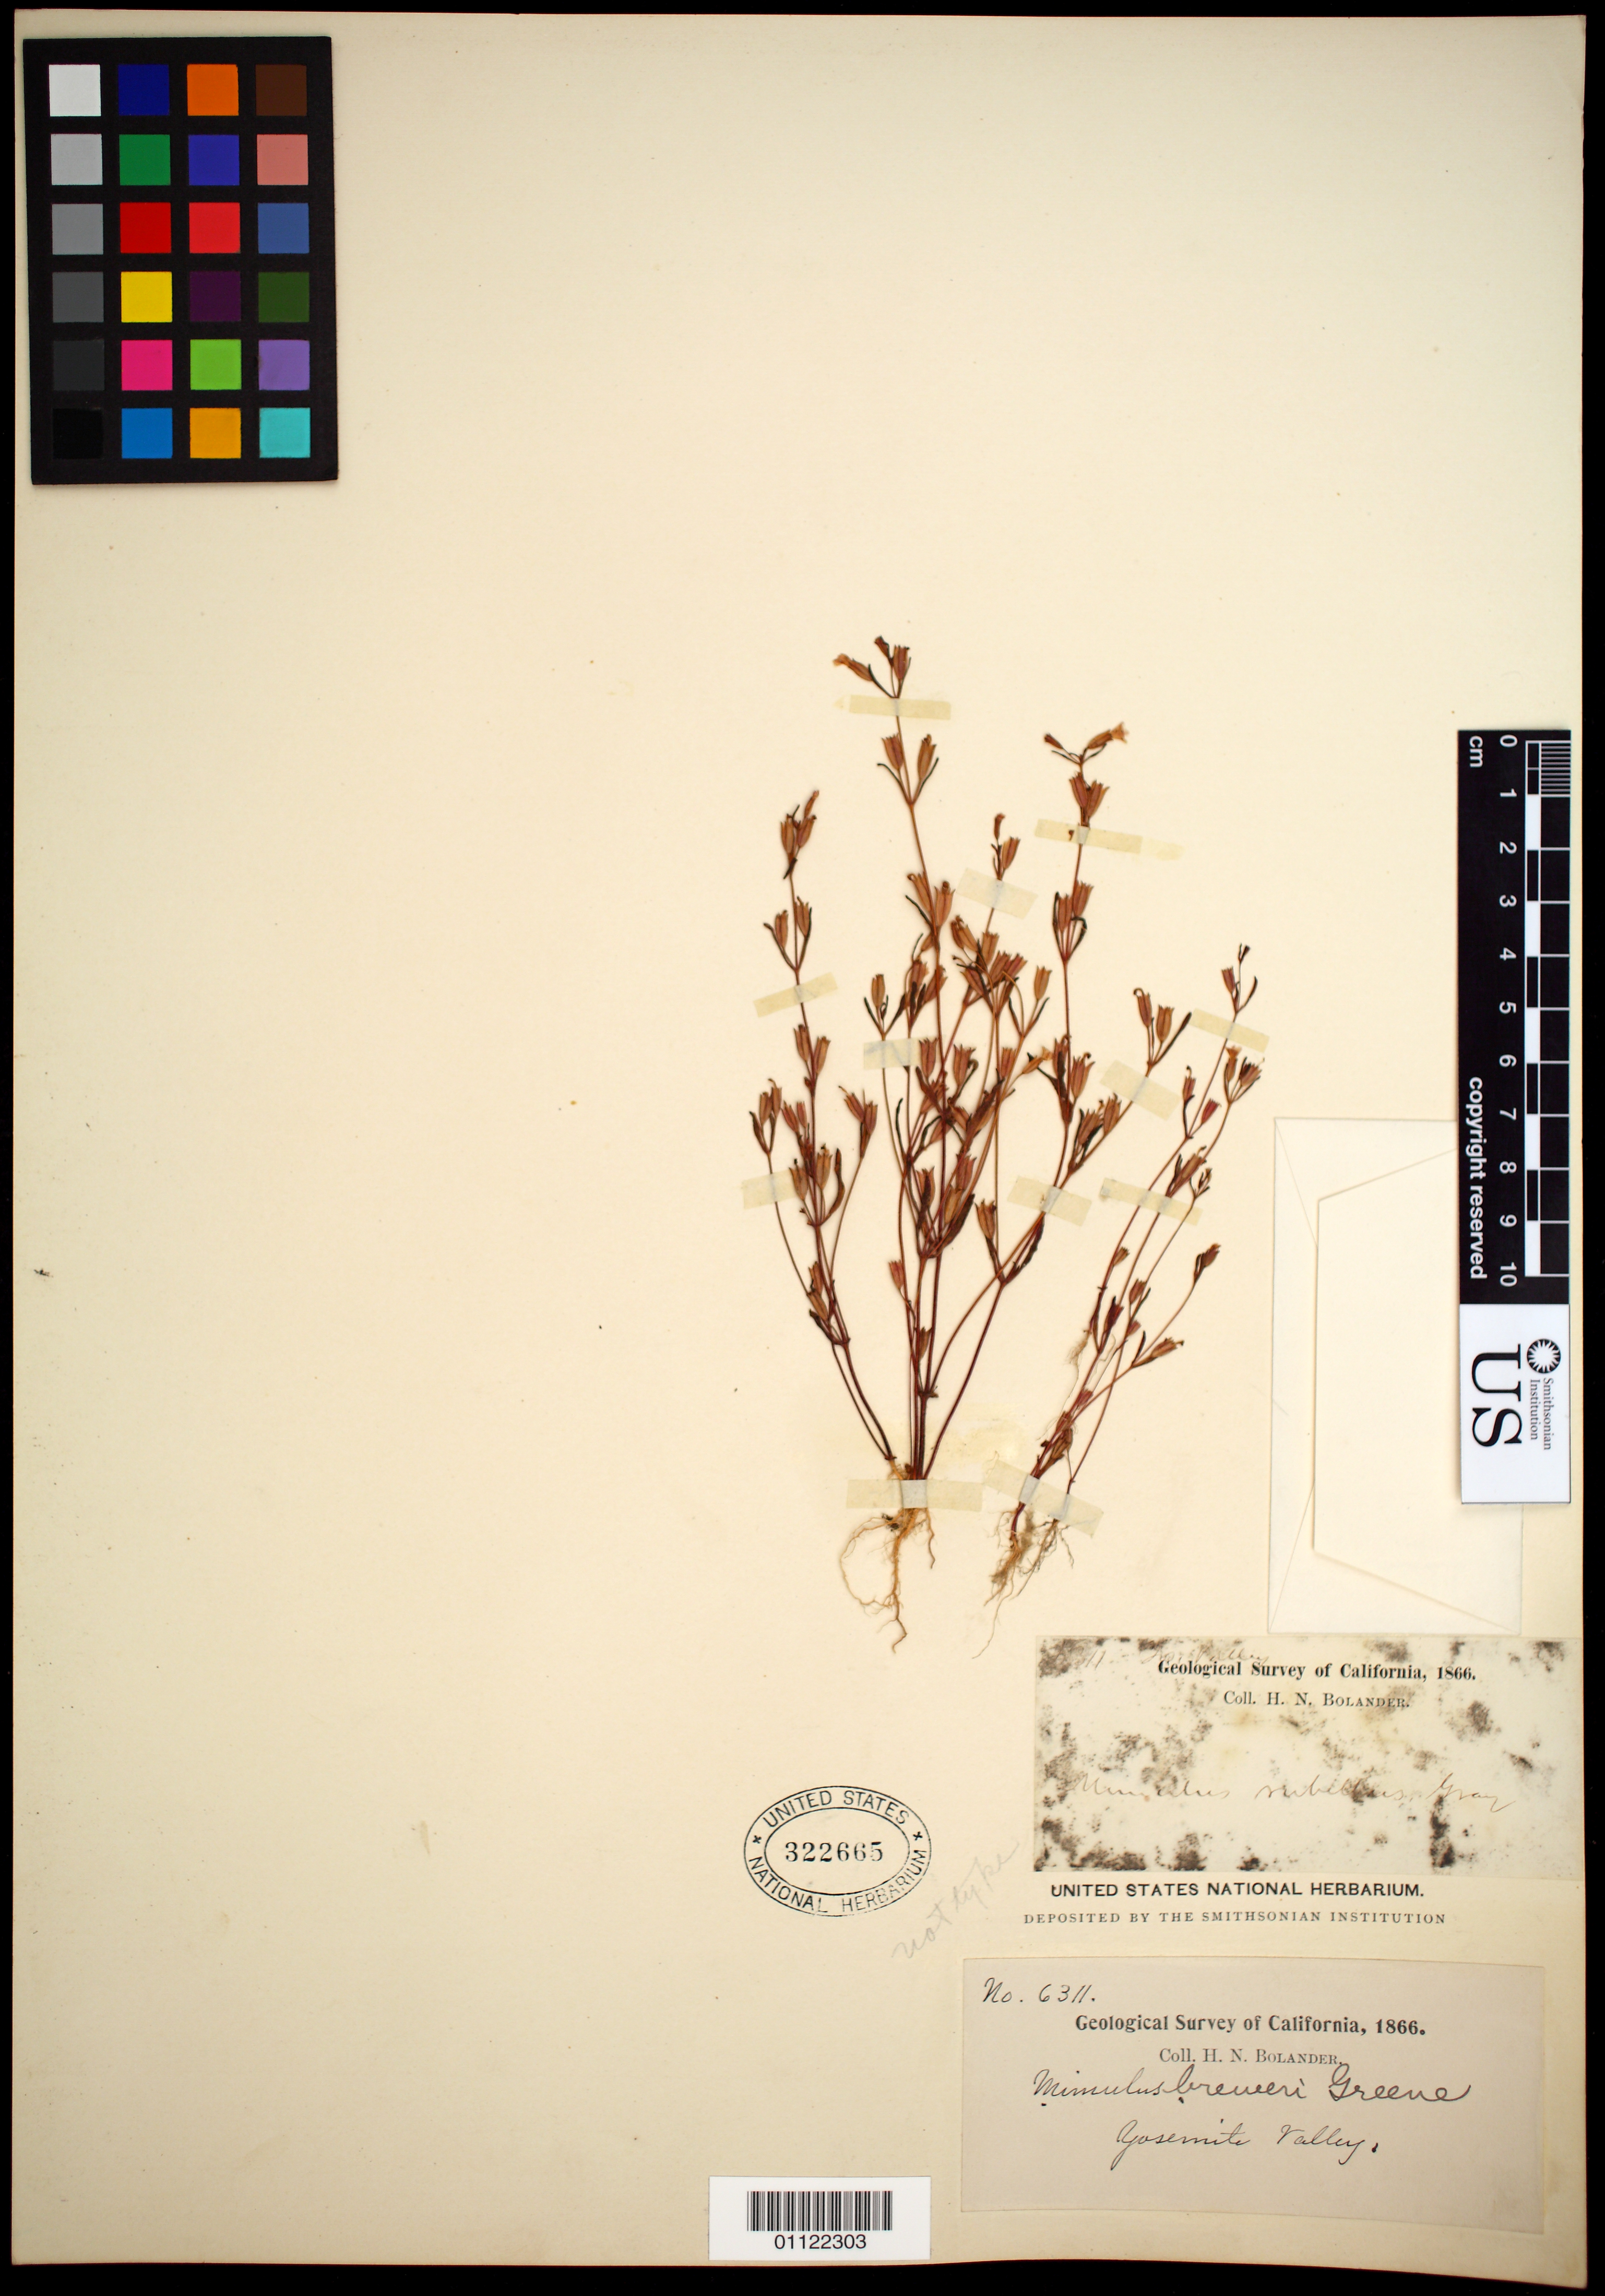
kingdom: Plantae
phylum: Tracheophyta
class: Magnoliopsida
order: Lamiales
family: Phrymaceae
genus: Mimulus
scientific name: Mimulus breweri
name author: (Greene) Coville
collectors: H. Bolander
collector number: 6311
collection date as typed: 1866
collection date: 1866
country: United States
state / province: California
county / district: Mariposa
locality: Yosemite Valley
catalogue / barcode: US 322665